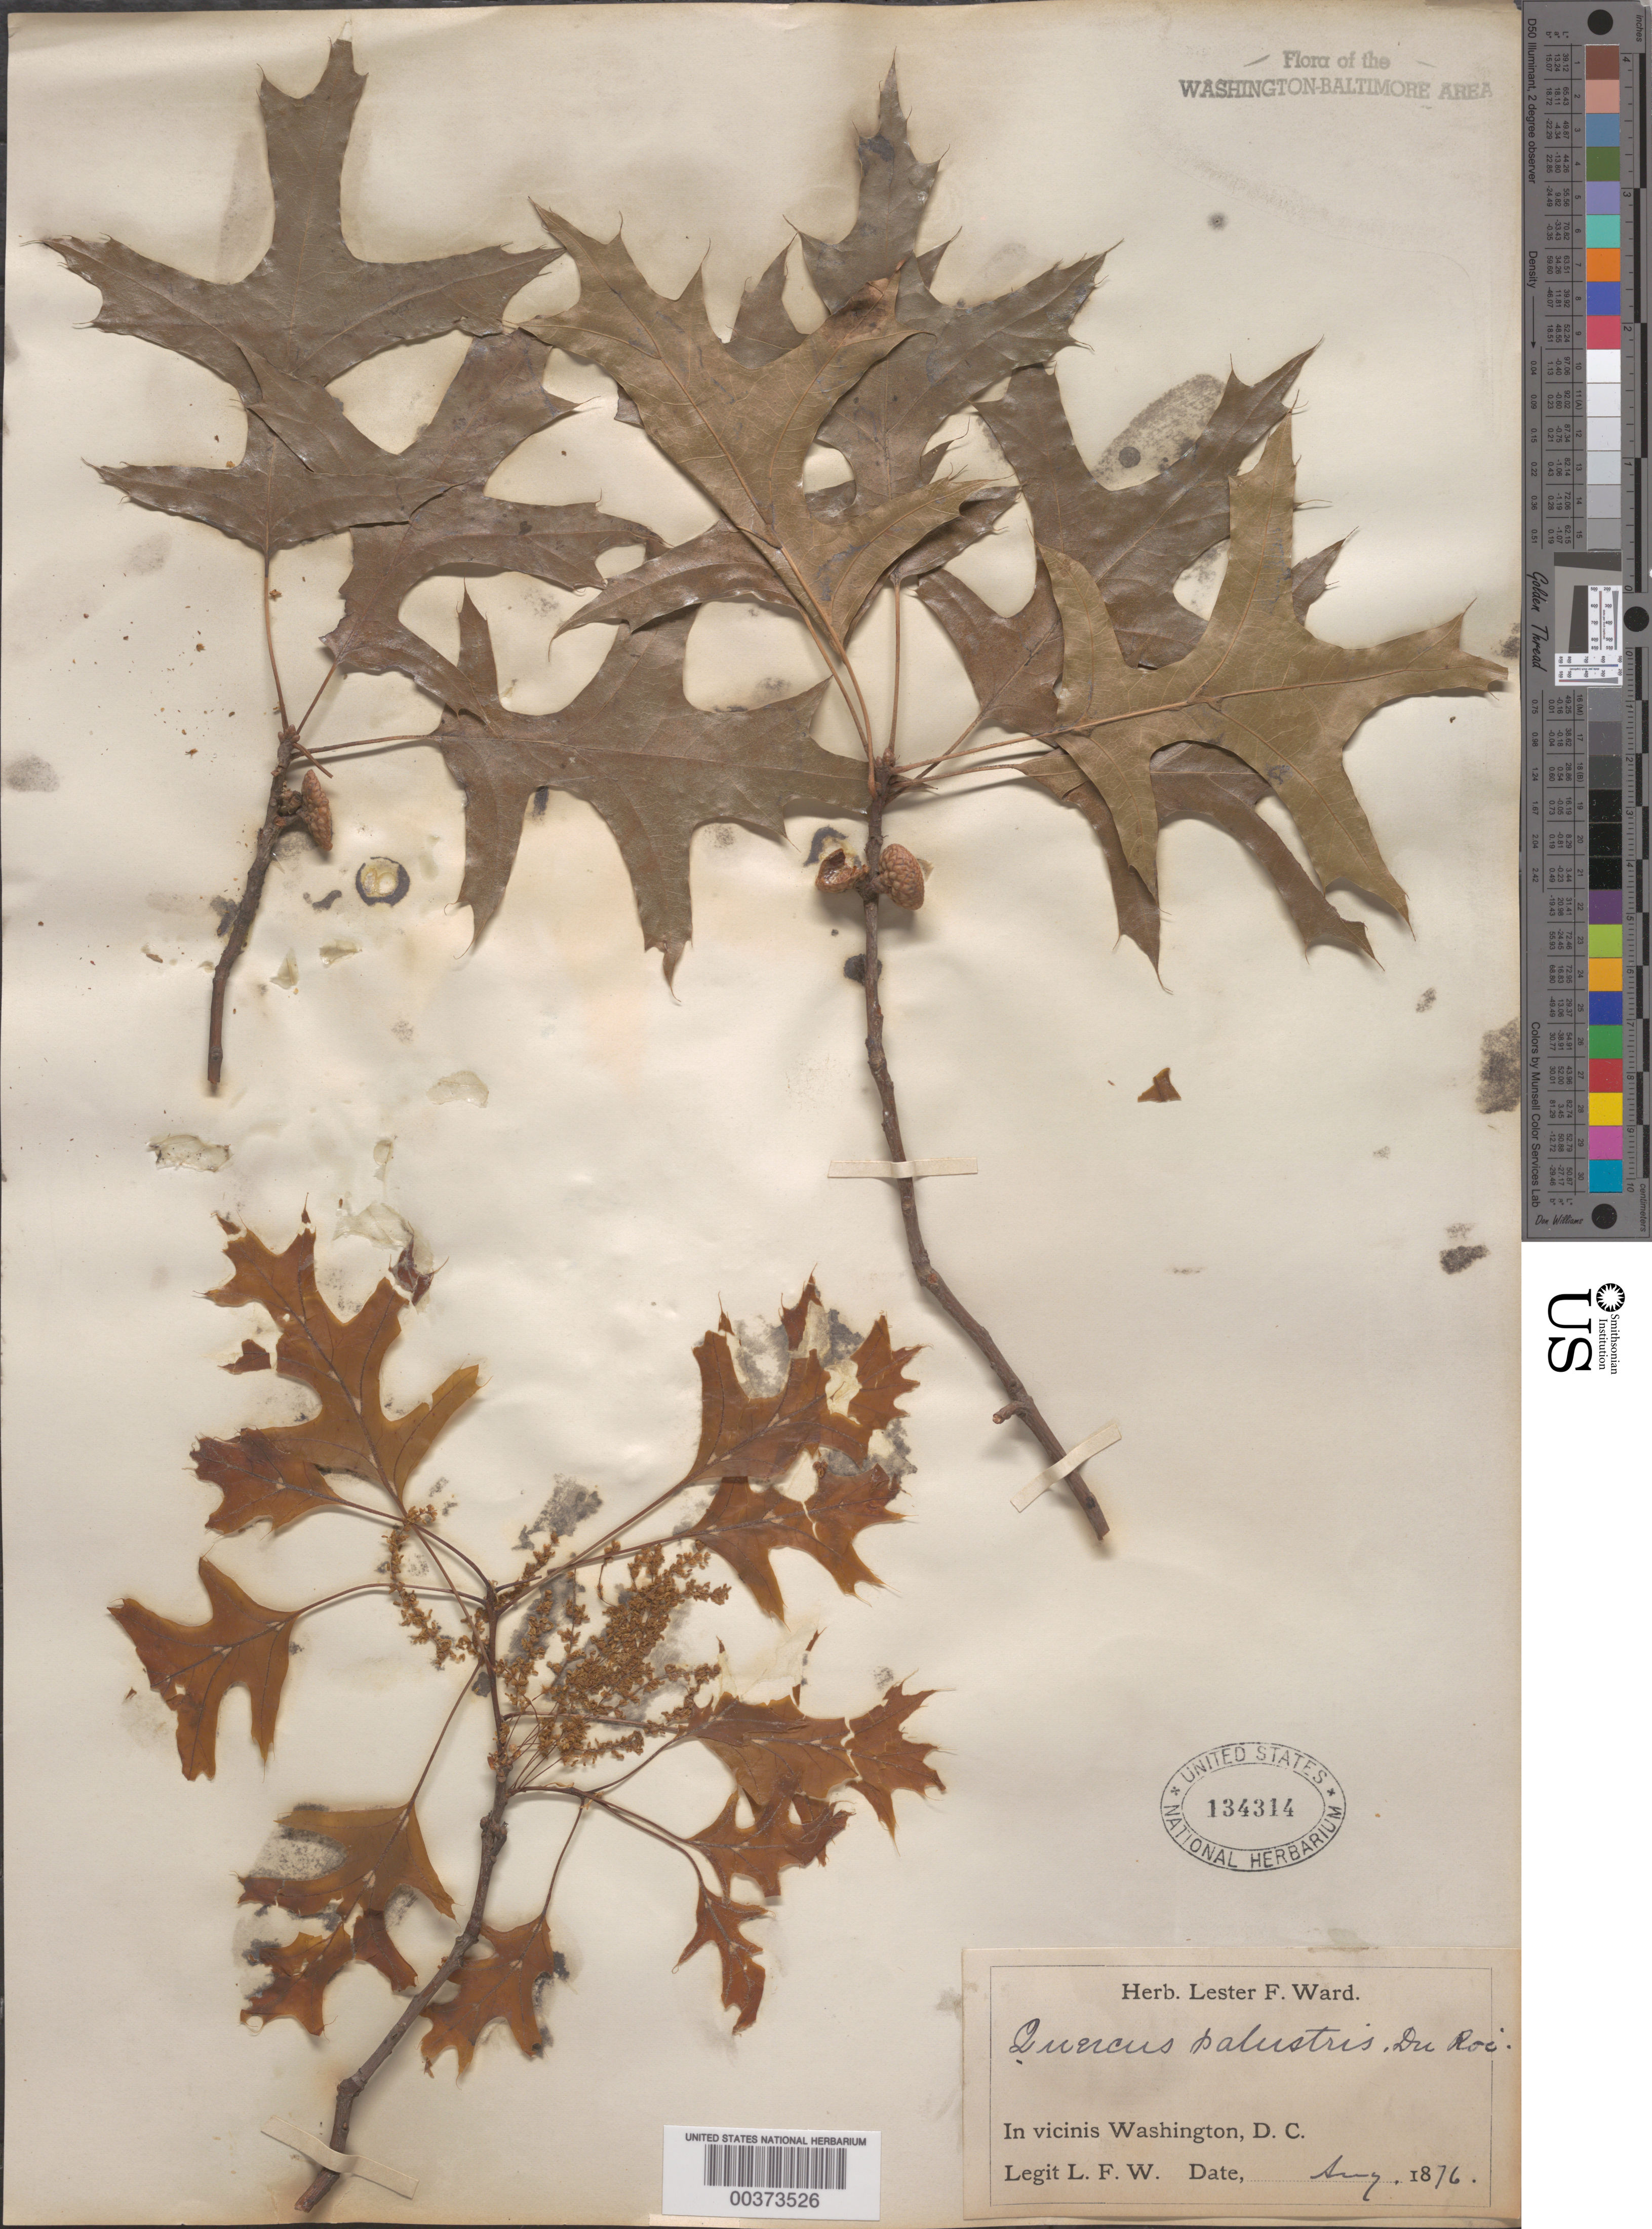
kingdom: Plantae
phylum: Tracheophyta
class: Magnoliopsida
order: Fagales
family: Fagaceae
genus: Quercus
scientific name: Quercus palustris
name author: Münchh.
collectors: L. F. Ward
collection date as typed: Aug 1876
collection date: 1876-08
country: United States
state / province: District of Columbia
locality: Washington DC area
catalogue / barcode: US 134314